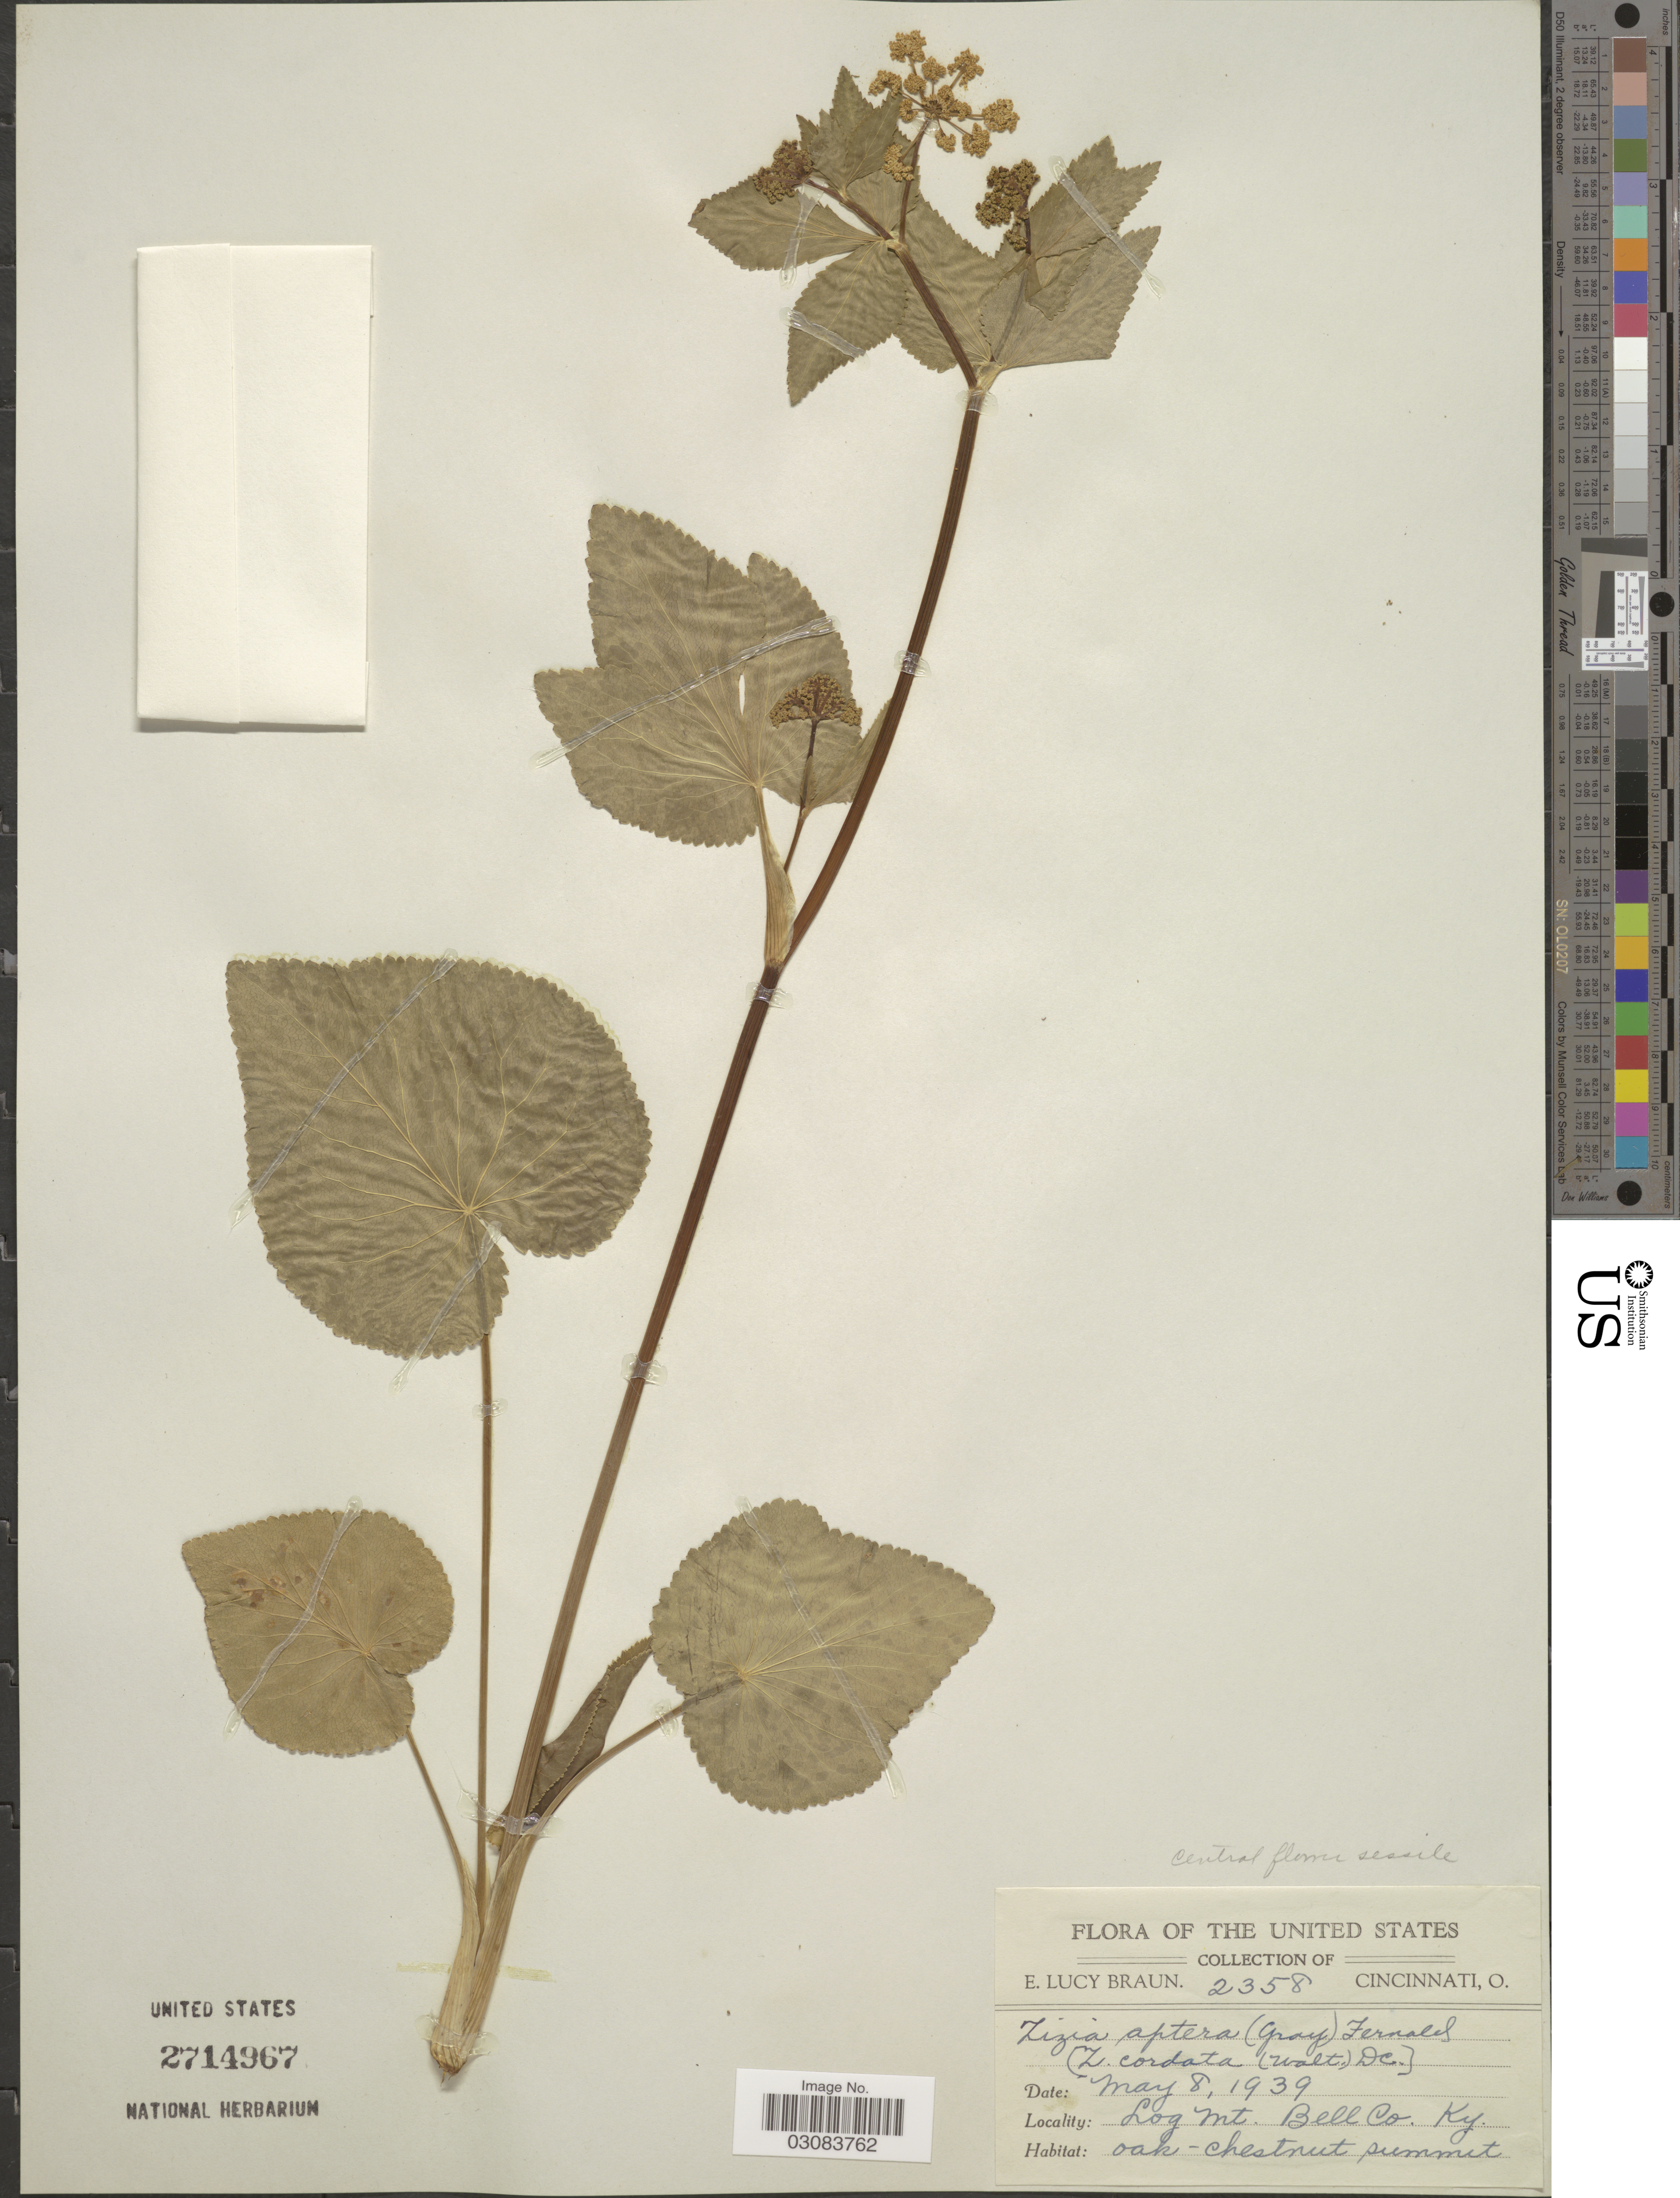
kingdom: Plantae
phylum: Tracheophyta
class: Magnoliopsida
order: Apiales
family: Apiaceae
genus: Zizia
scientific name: Zizia aptera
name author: (A. Gray) Fernald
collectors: E. L. Braun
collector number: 2358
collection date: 1939-05-08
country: United States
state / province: Kentucky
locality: Log Mt. Bell Co.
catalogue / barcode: US 2714967